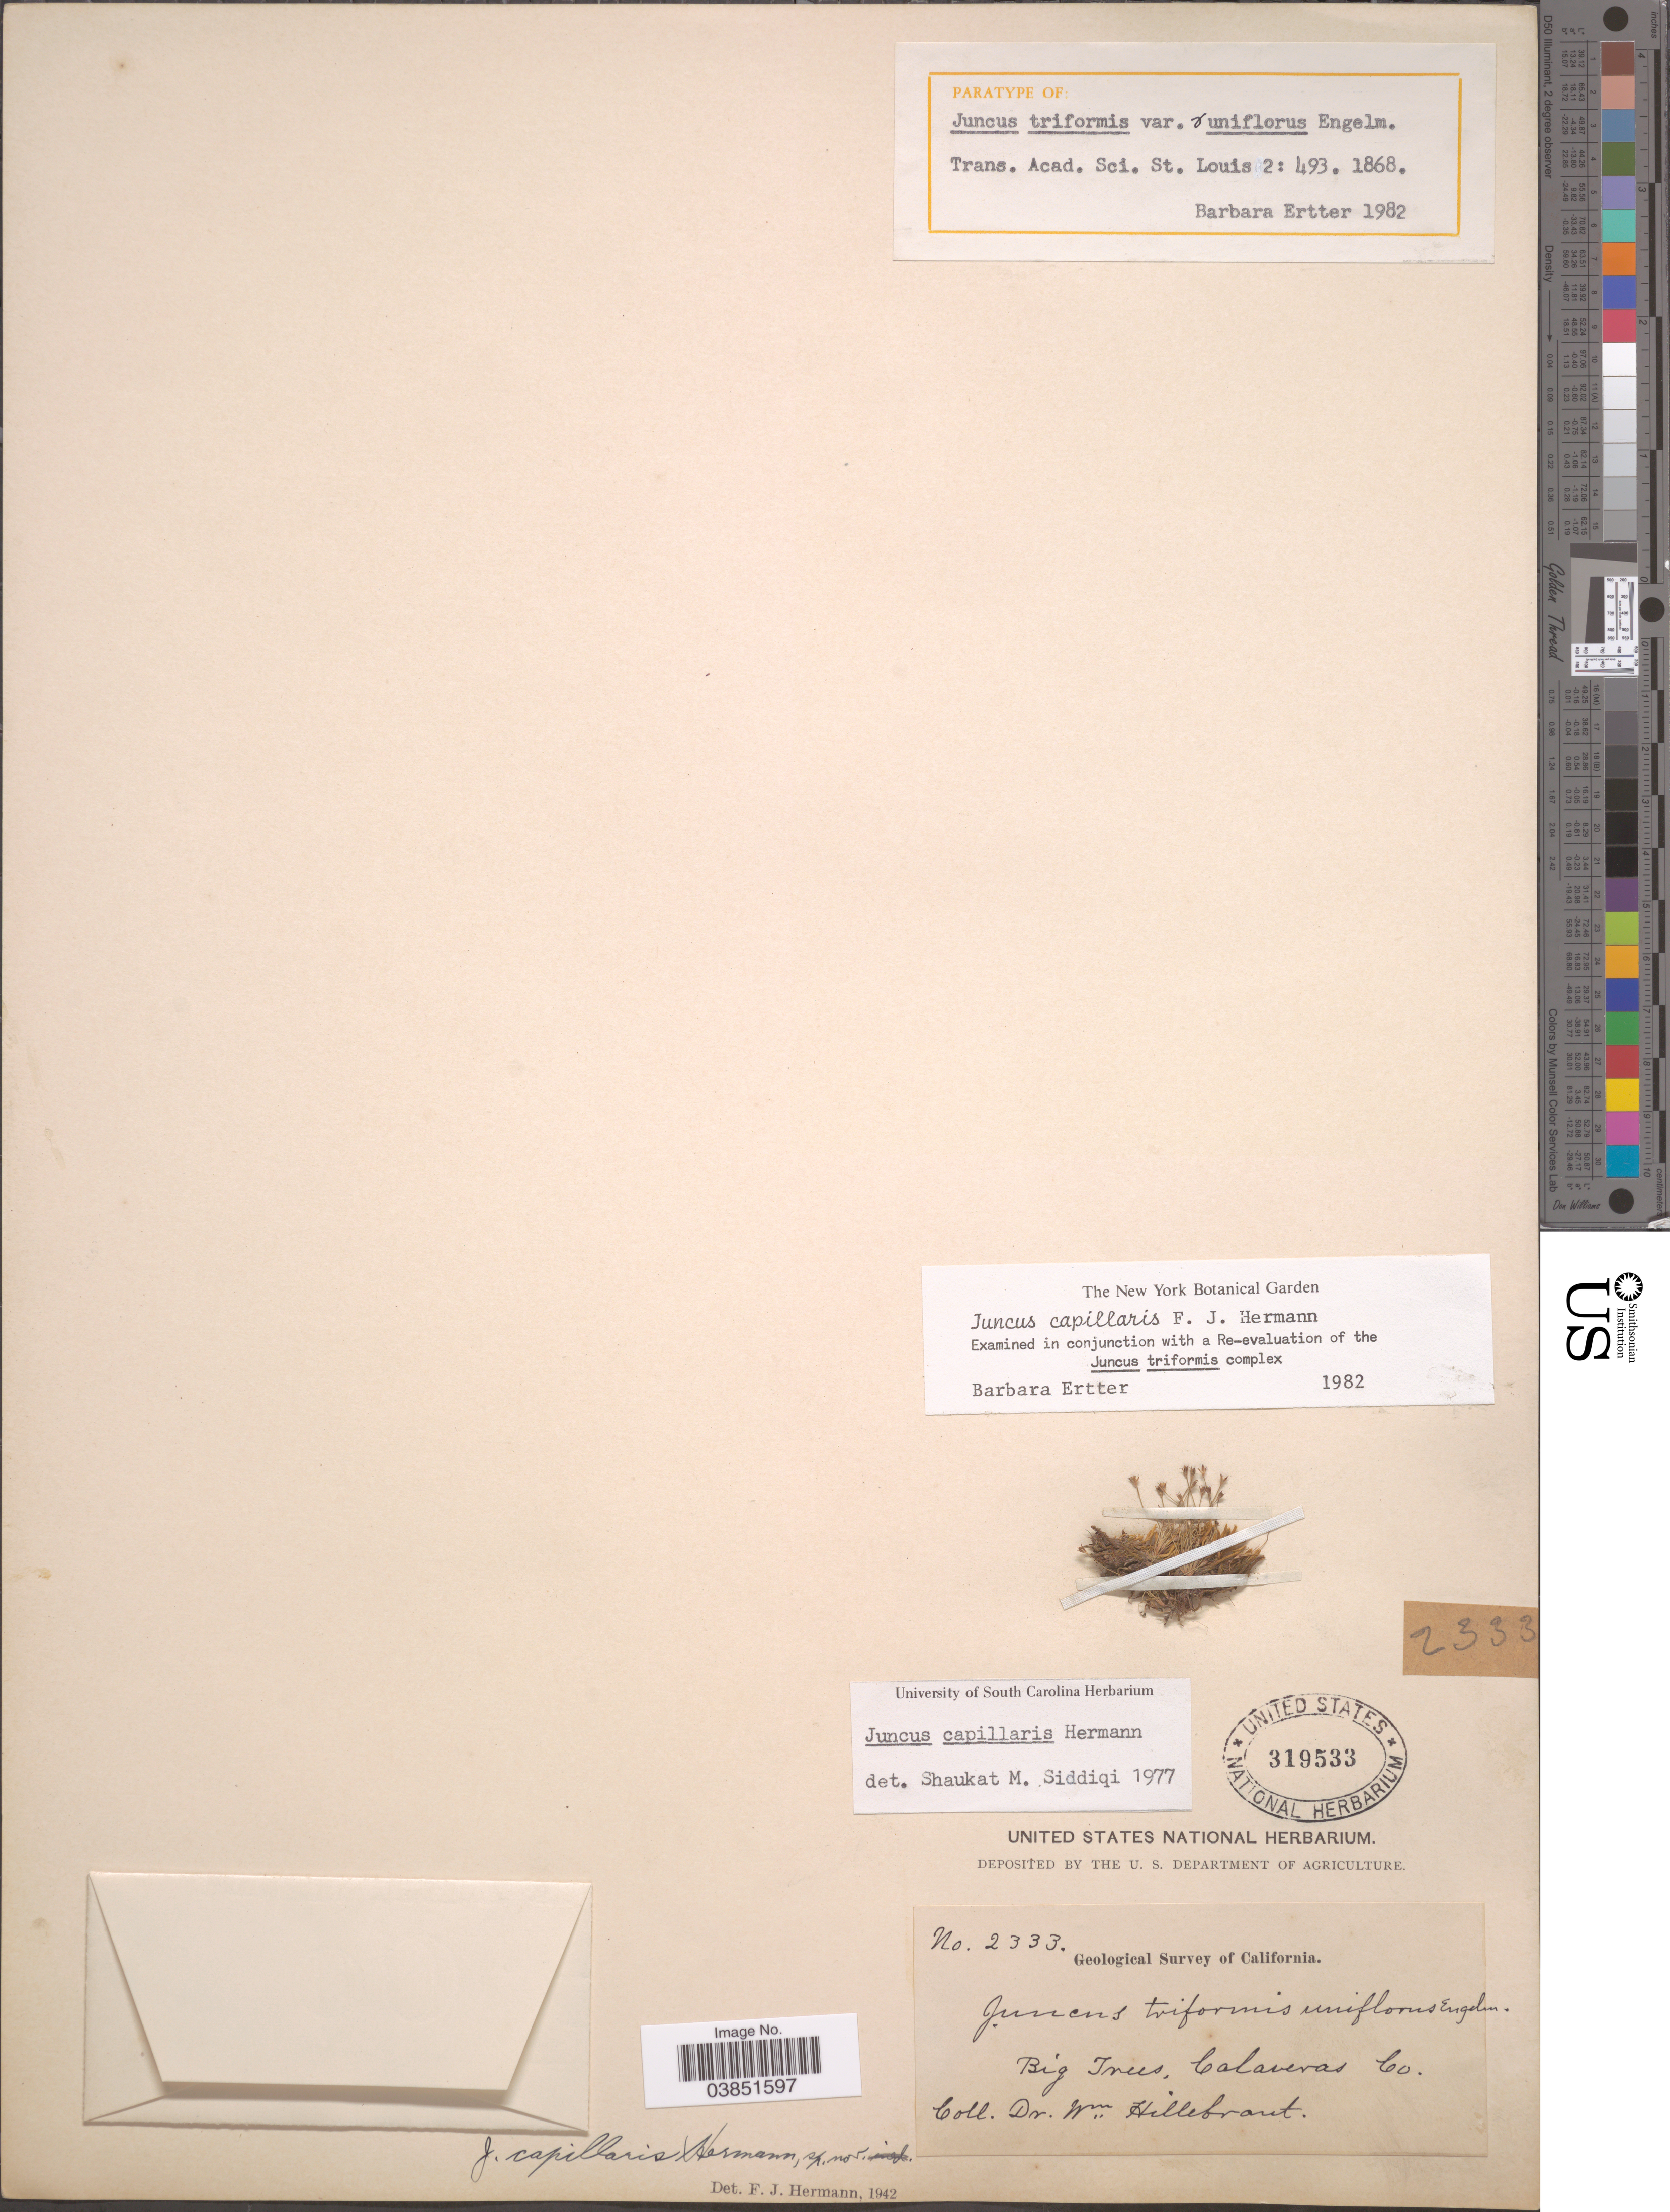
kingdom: Plantae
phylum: Tracheophyta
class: Liliopsida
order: Poales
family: Juncaceae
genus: Juncus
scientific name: Juncus capillaris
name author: F.J. Herm.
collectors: W. Hillebrant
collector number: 2333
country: United States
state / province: California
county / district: Calaveras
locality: Big Trees, Calaveras Co.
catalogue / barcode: US 319533